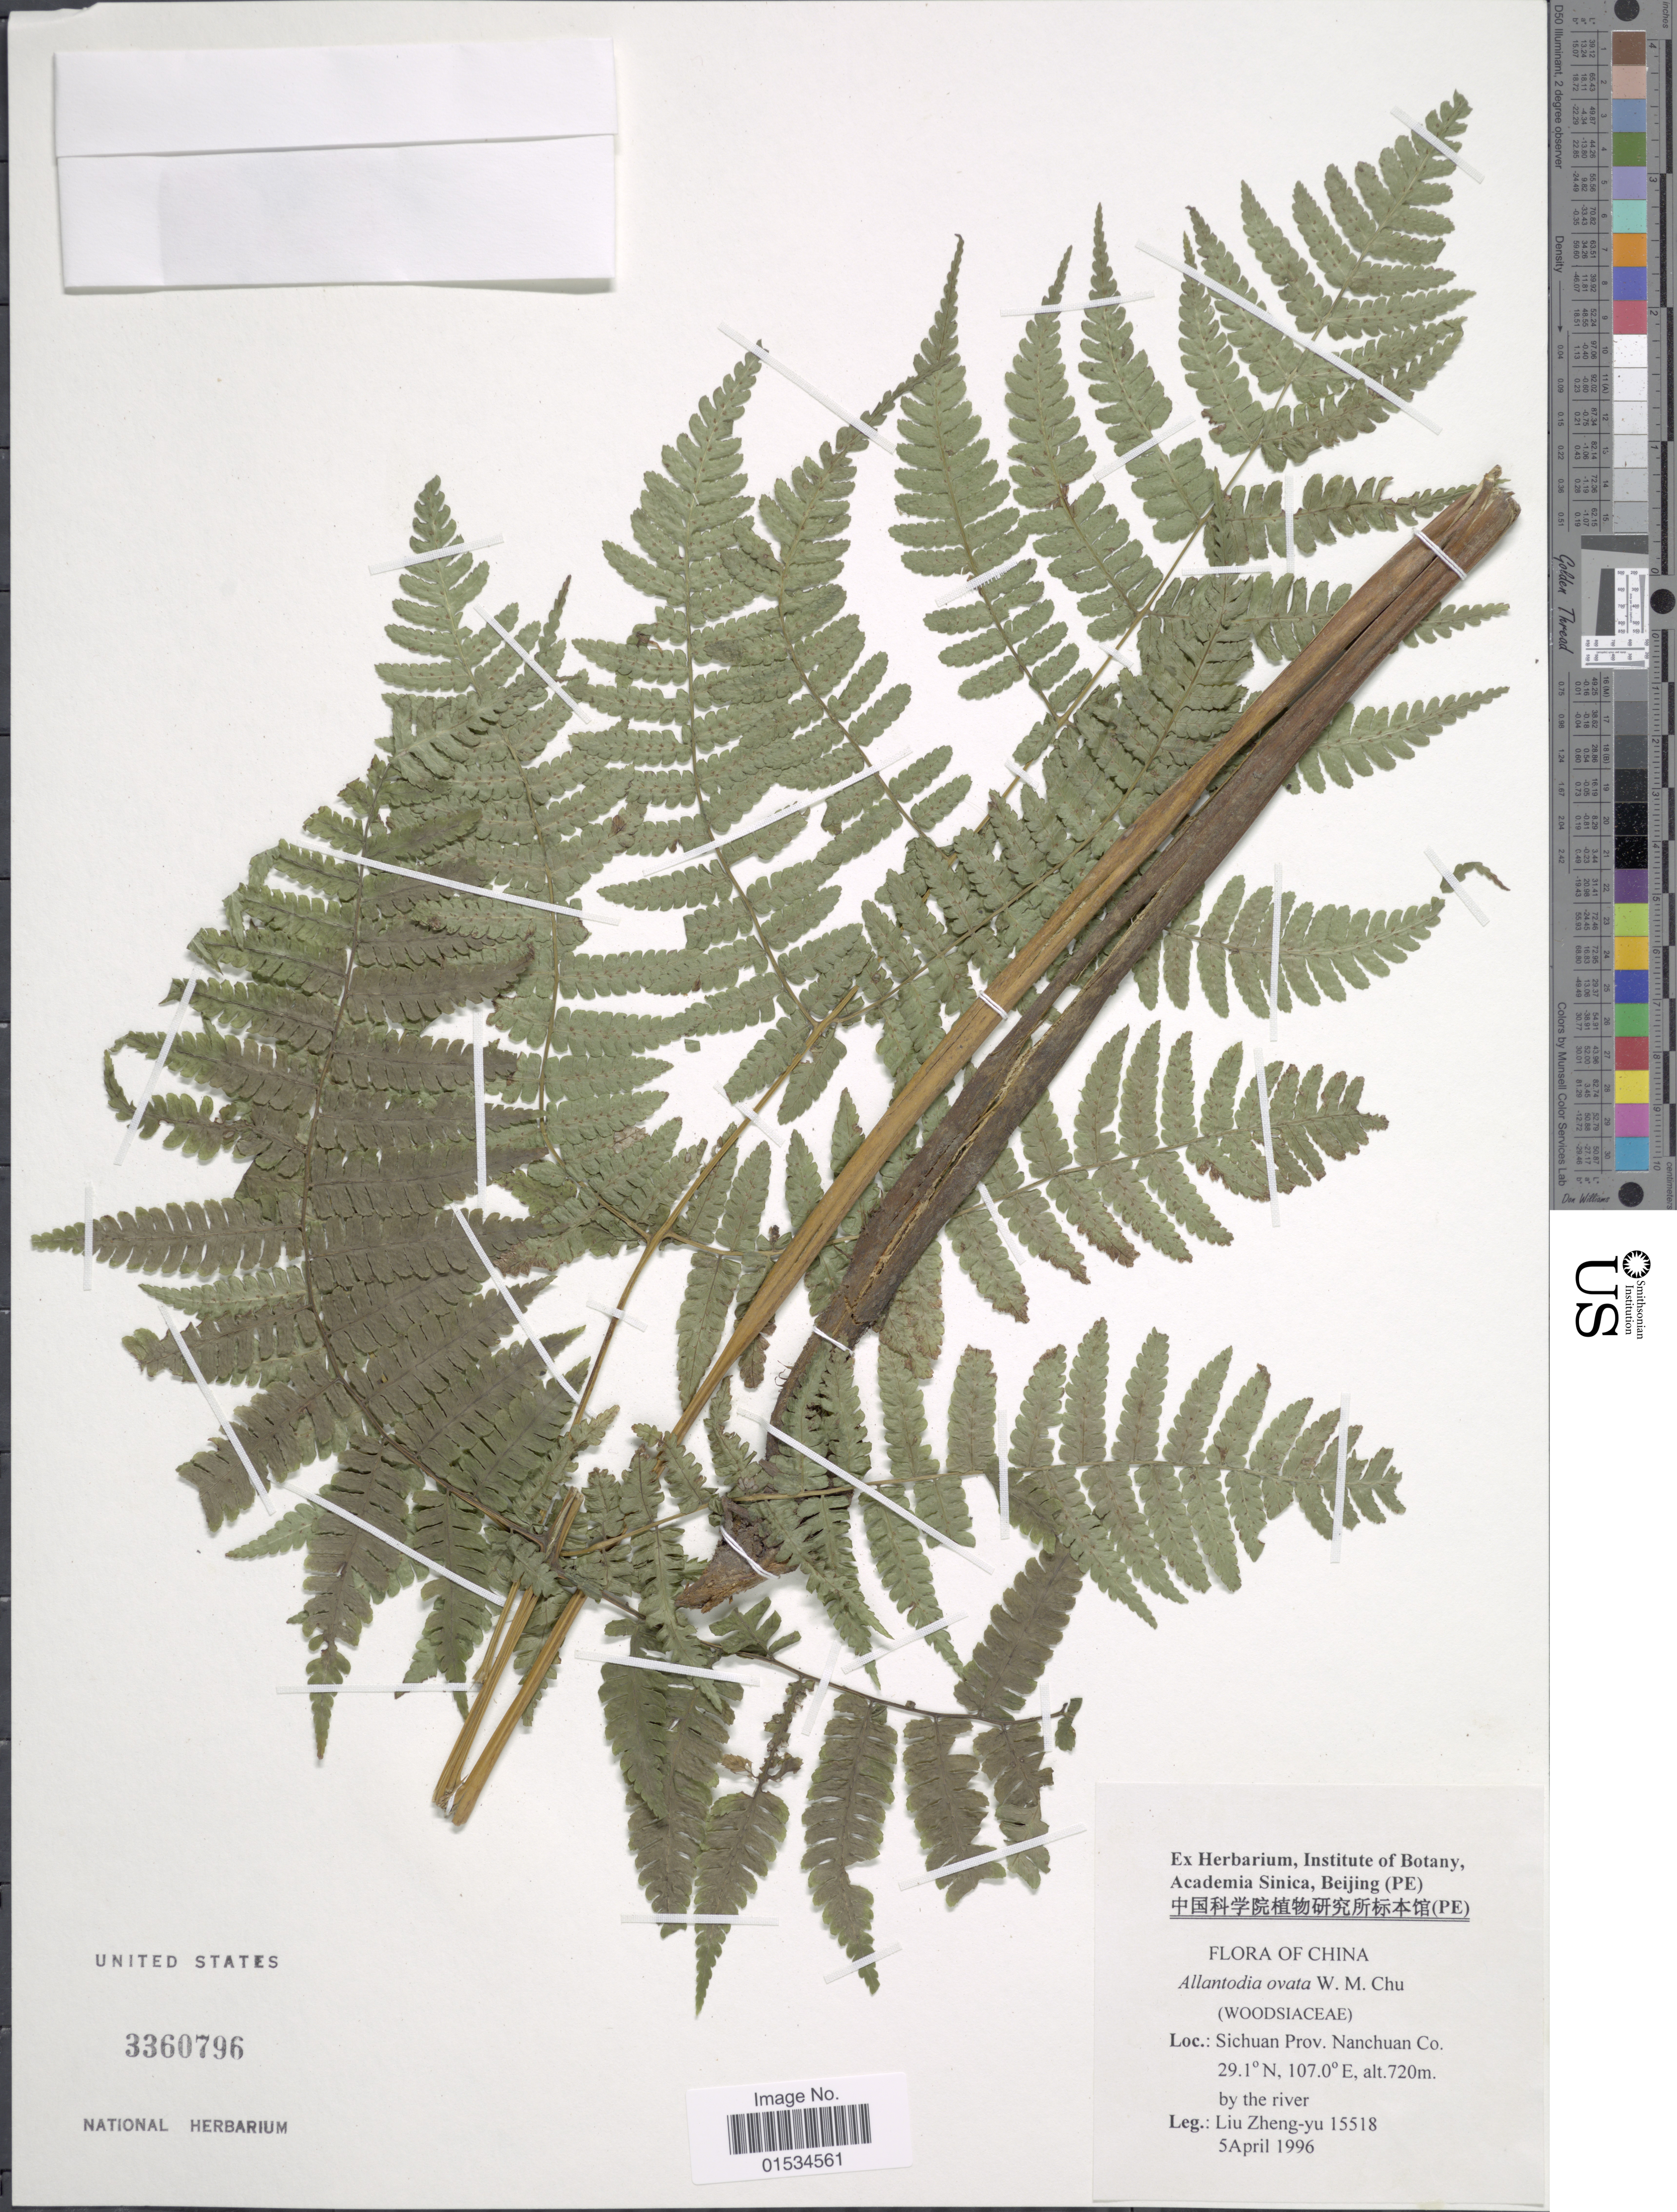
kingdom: Plantae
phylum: Tracheophyta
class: Polypodiopsida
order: Polypodiales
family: Athyriaceae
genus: Diplazium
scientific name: Diplazium sp.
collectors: L. Zheng-yu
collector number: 15518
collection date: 1996-04-05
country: China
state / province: Sichuan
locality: Nanchuan Co.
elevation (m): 720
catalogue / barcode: US 3360796